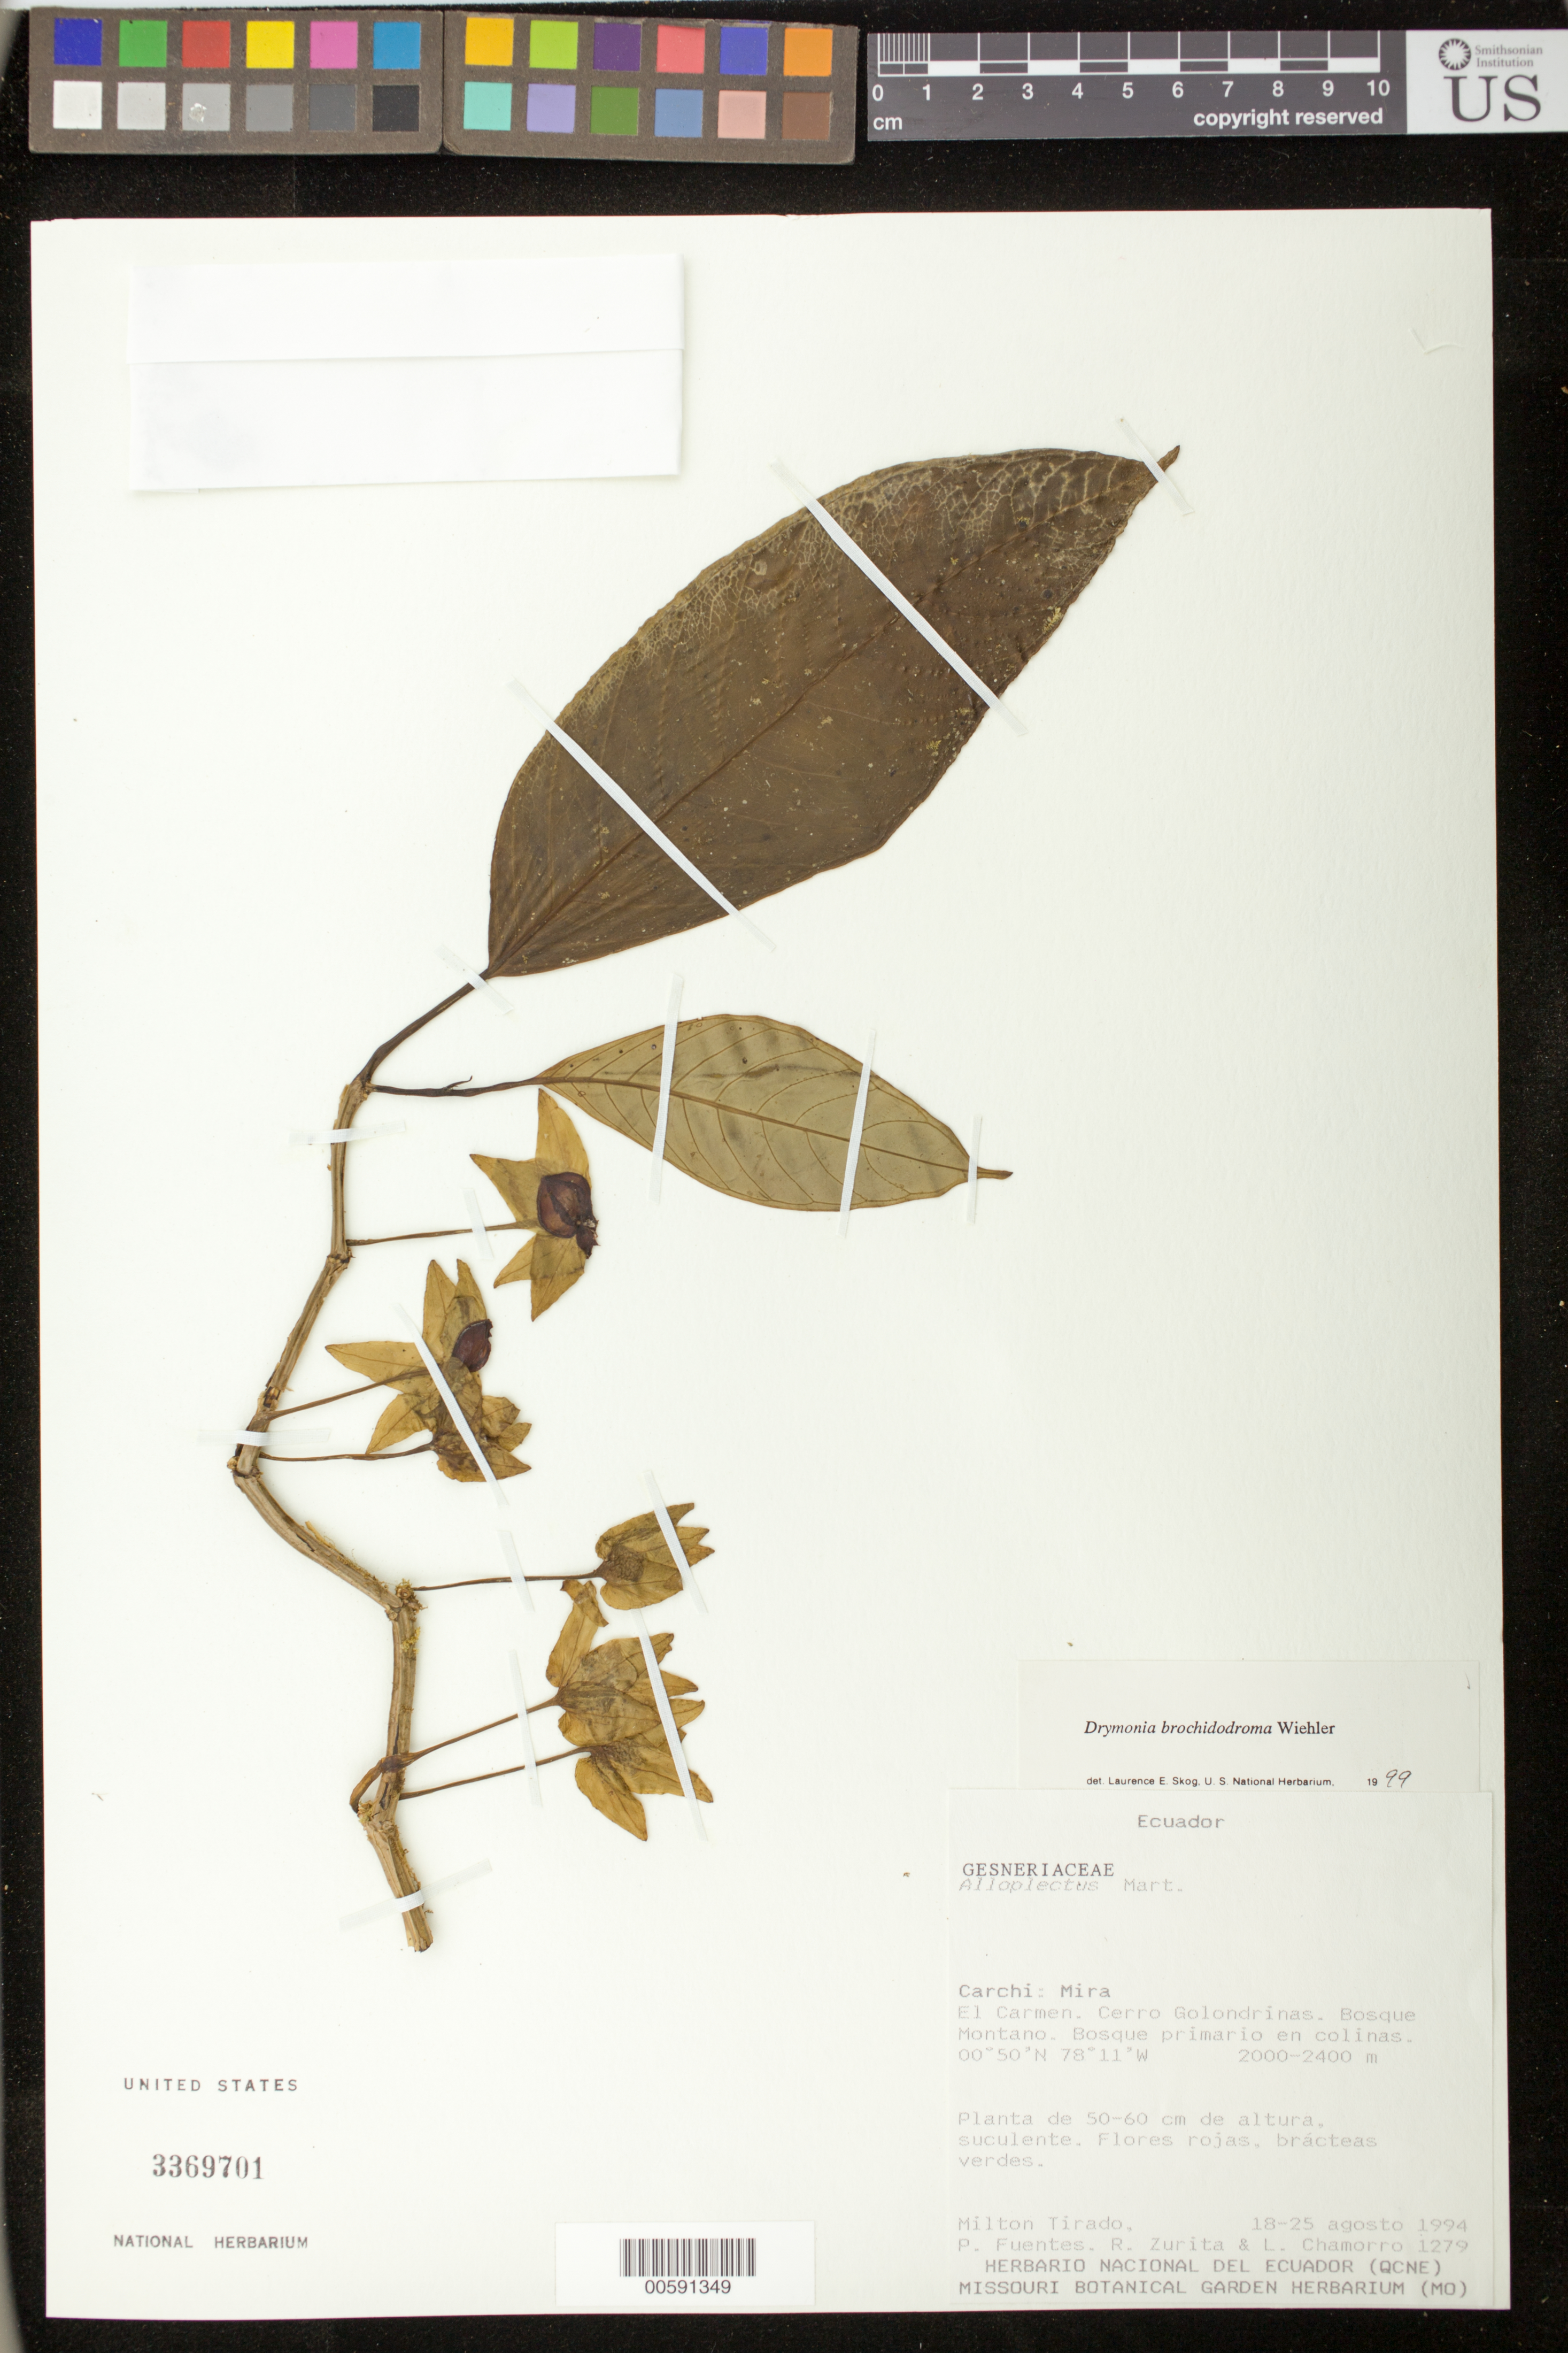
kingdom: Plantae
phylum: Tracheophyta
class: Magnoliopsida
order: Lamiales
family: Gesneriaceae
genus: Drymonia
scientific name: Drymonia brochidodroma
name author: Wiehler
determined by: Skog, Laurence E.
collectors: M. Tirado, P. Fuentes, R. Zurita & L. Chamorro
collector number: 1279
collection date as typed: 18-25 Aug 1994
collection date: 1994-08-18/1994-08-25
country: Ecuador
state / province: Carchi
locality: Mira: El Carmen, Cerro Golondrinas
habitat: Bosque montano; bosque primario en colinas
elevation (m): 2000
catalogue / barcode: US 3369701